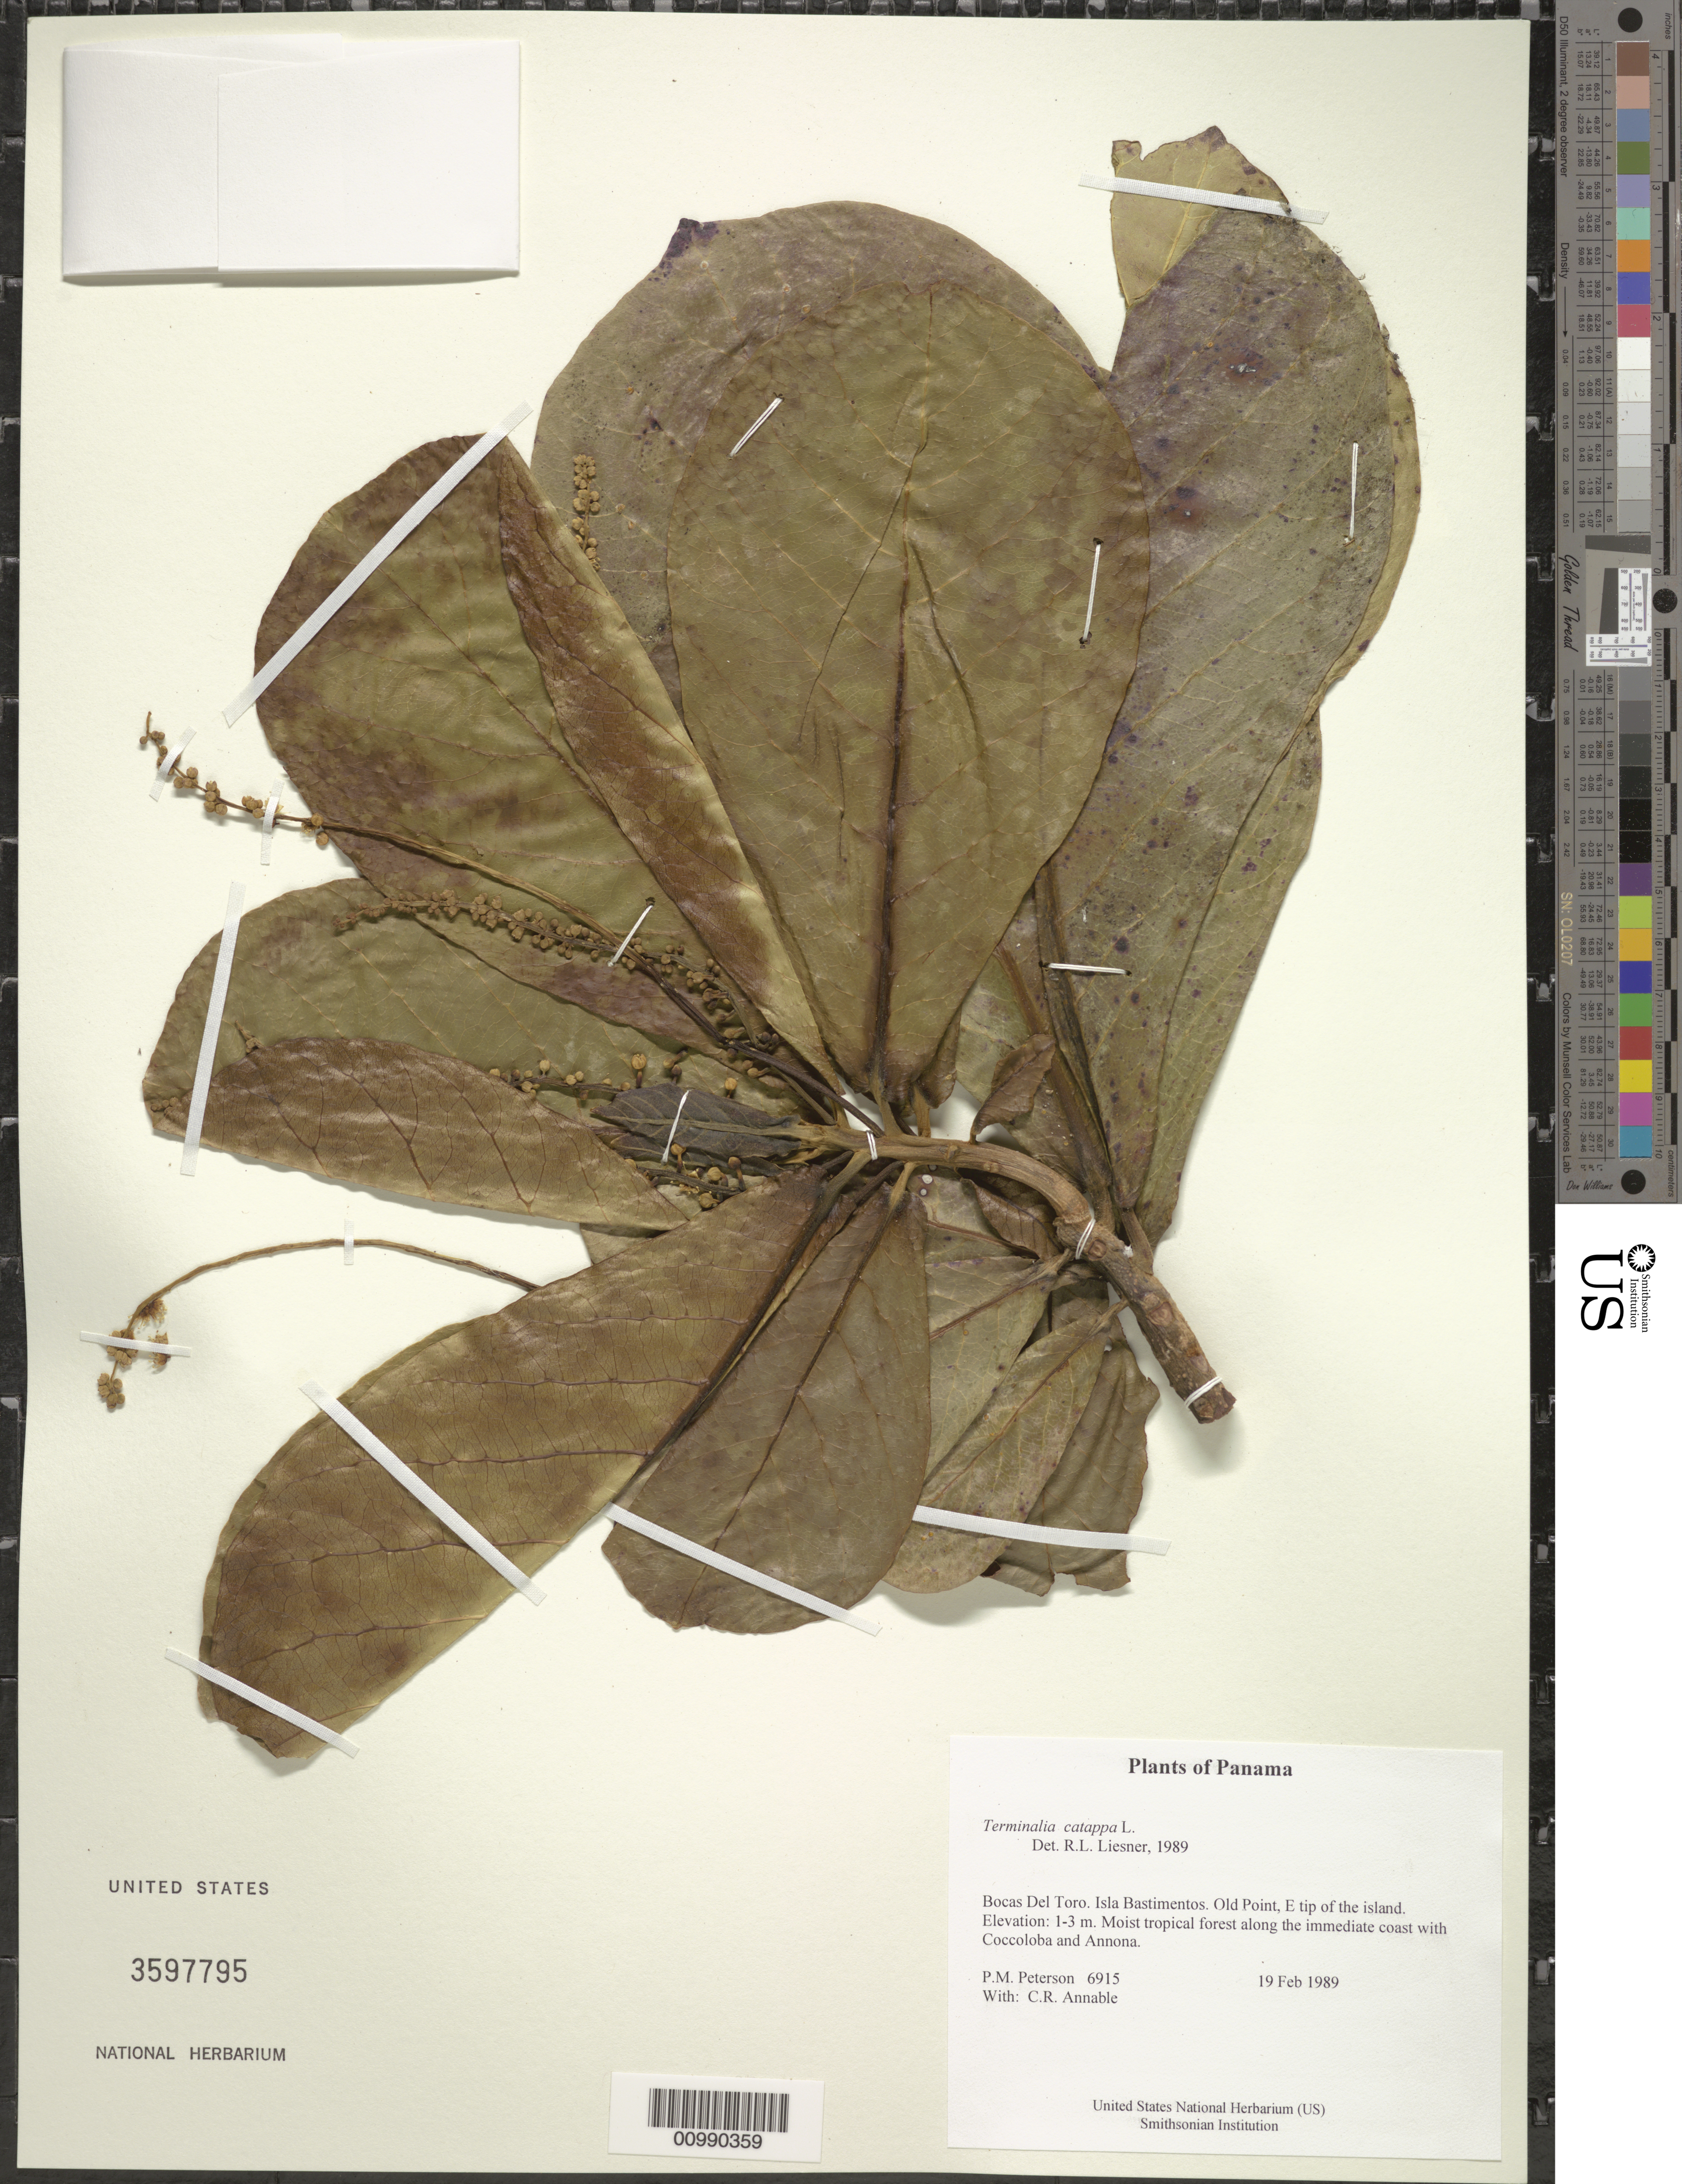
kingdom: Plantae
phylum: Tracheophyta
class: Magnoliopsida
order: Myrtales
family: Combretaceae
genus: Terminalia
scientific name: Terminalia catappa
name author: L.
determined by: Liesner, R. L.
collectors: P. M. Peterson & C. R. Annable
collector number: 06915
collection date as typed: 19 Feb 1989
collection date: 1989-02-19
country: Panama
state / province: Bocas del Toro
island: Bastimentos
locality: Old Point, E tip of the island.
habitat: Moist tropical forest along the immediate coast with Coccoloba and Annona.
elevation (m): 1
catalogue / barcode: US 3597795